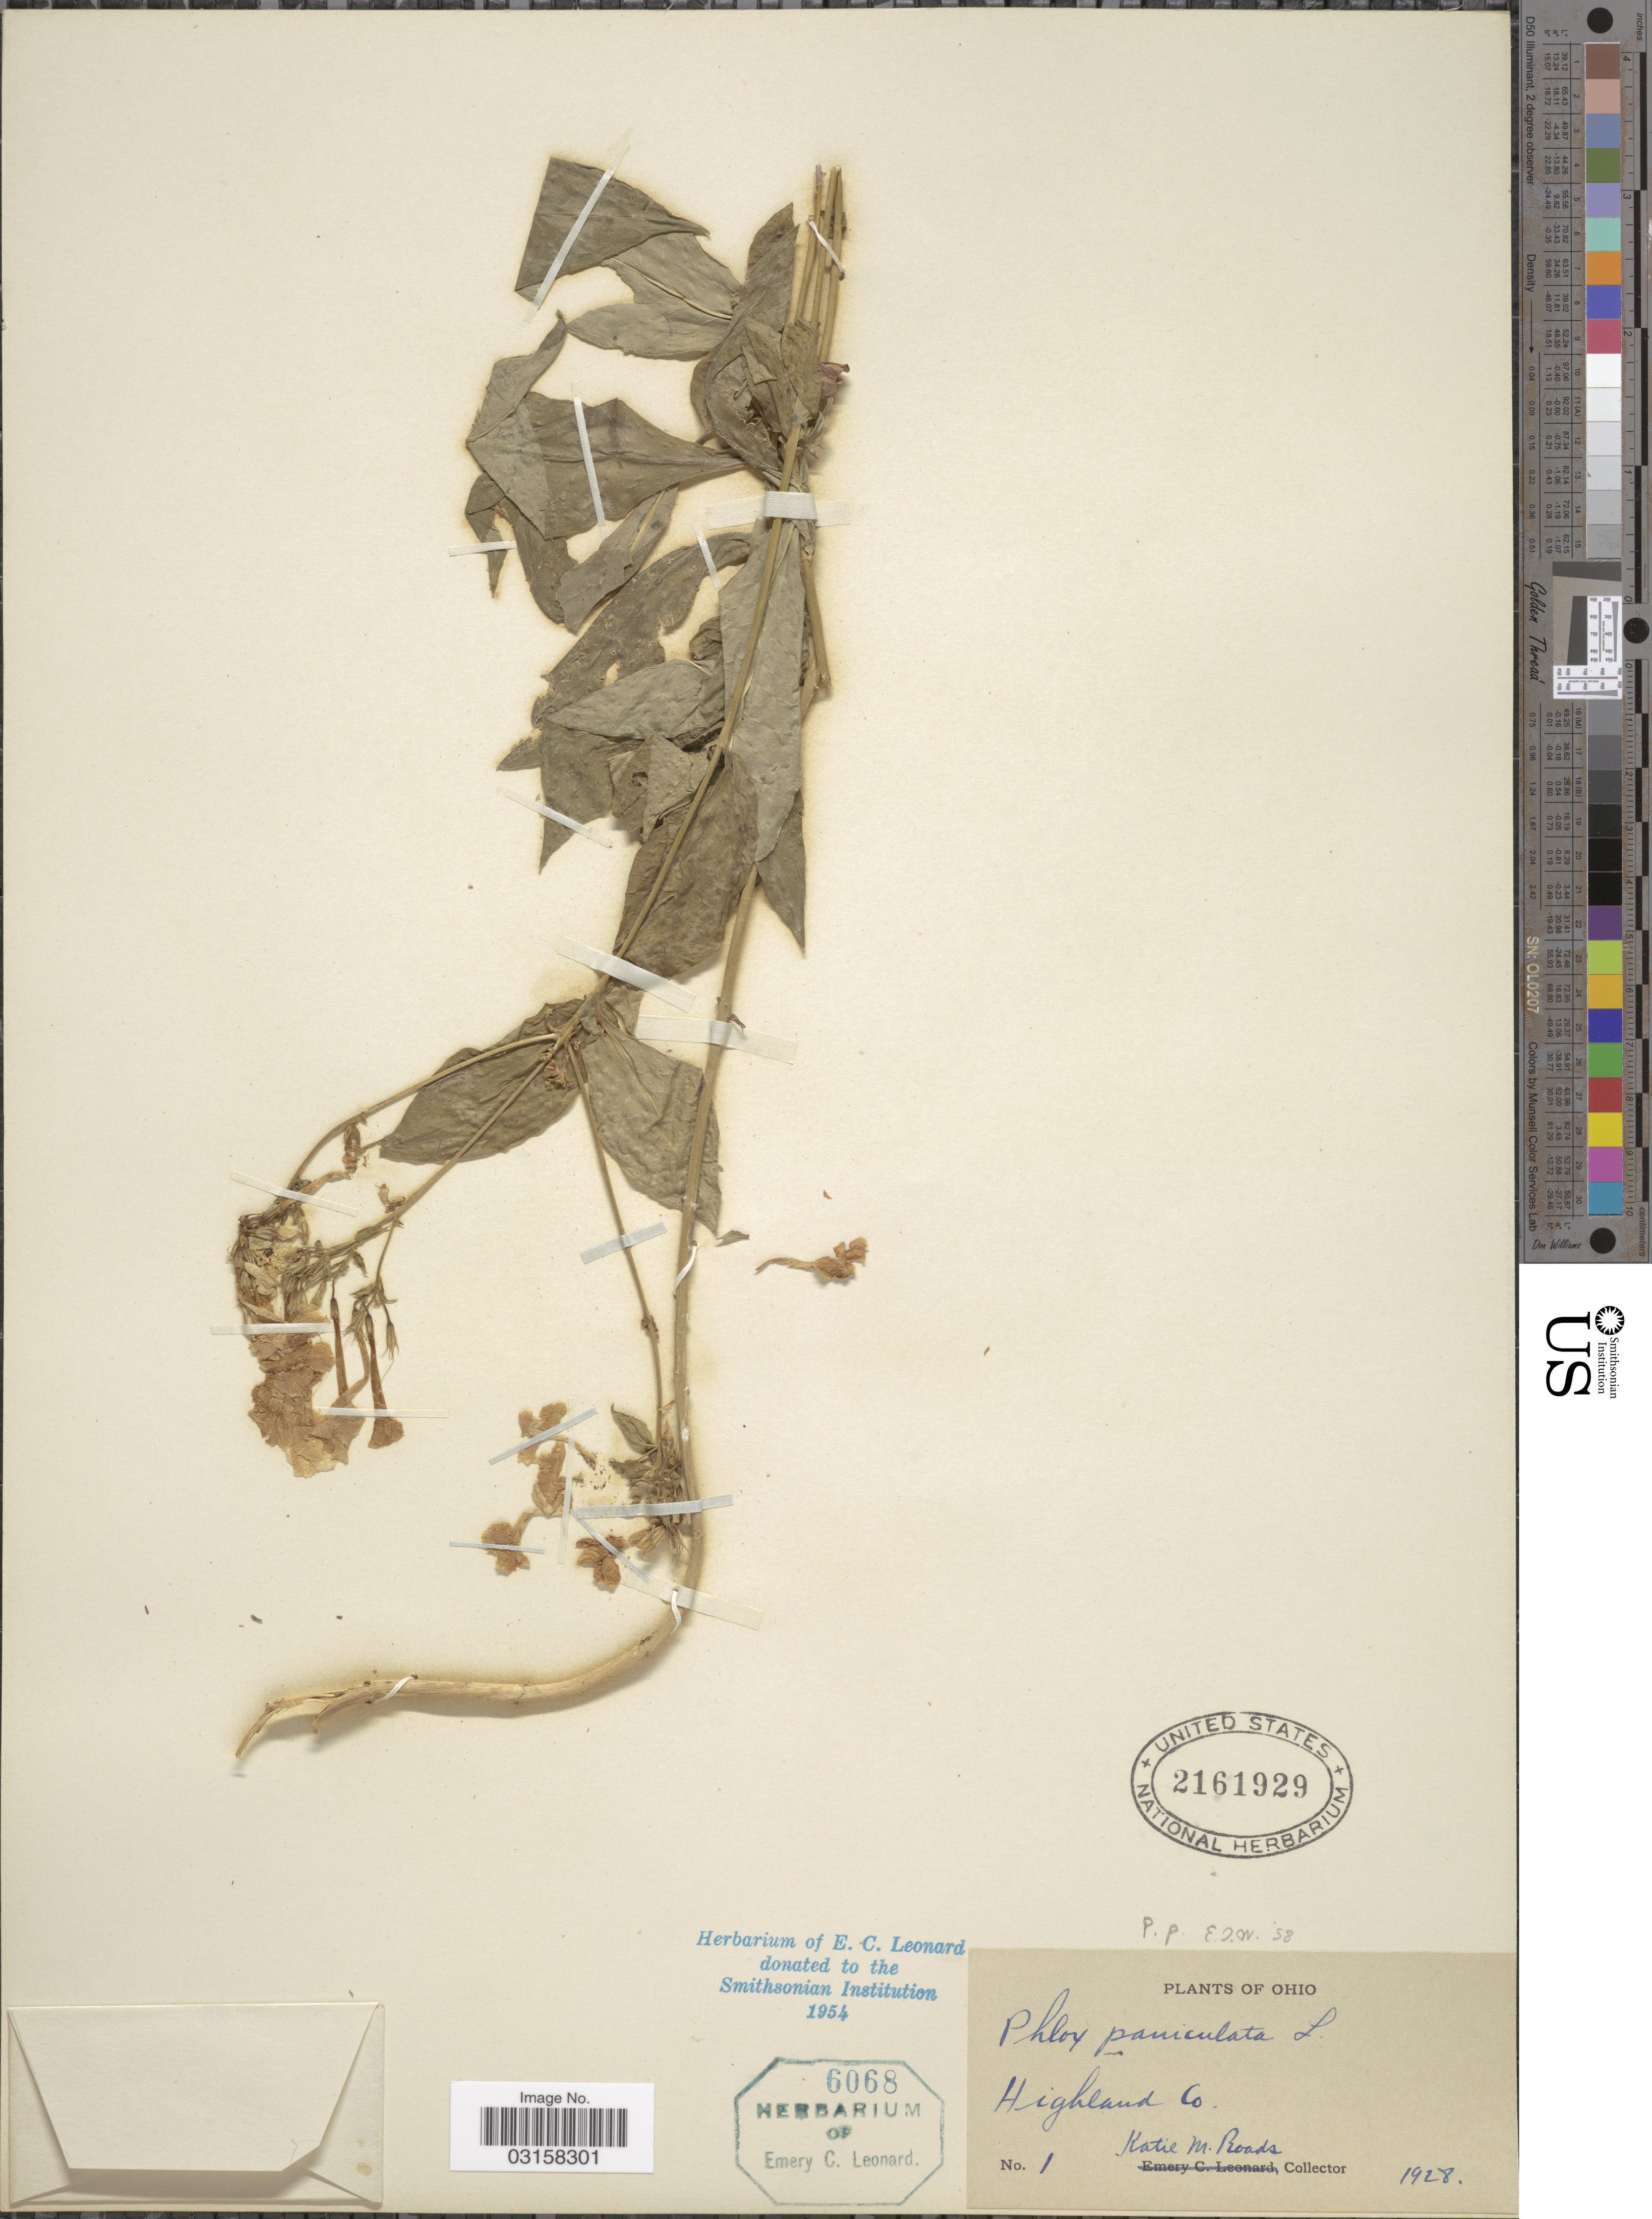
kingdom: Plantae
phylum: Tracheophyta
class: Magnoliopsida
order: Ericales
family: Polemoniaceae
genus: Phlox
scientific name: Phlox paniculata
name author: L.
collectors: K. Roads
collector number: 1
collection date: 1928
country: United States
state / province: Ohio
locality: Highland Co.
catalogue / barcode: US 2161929